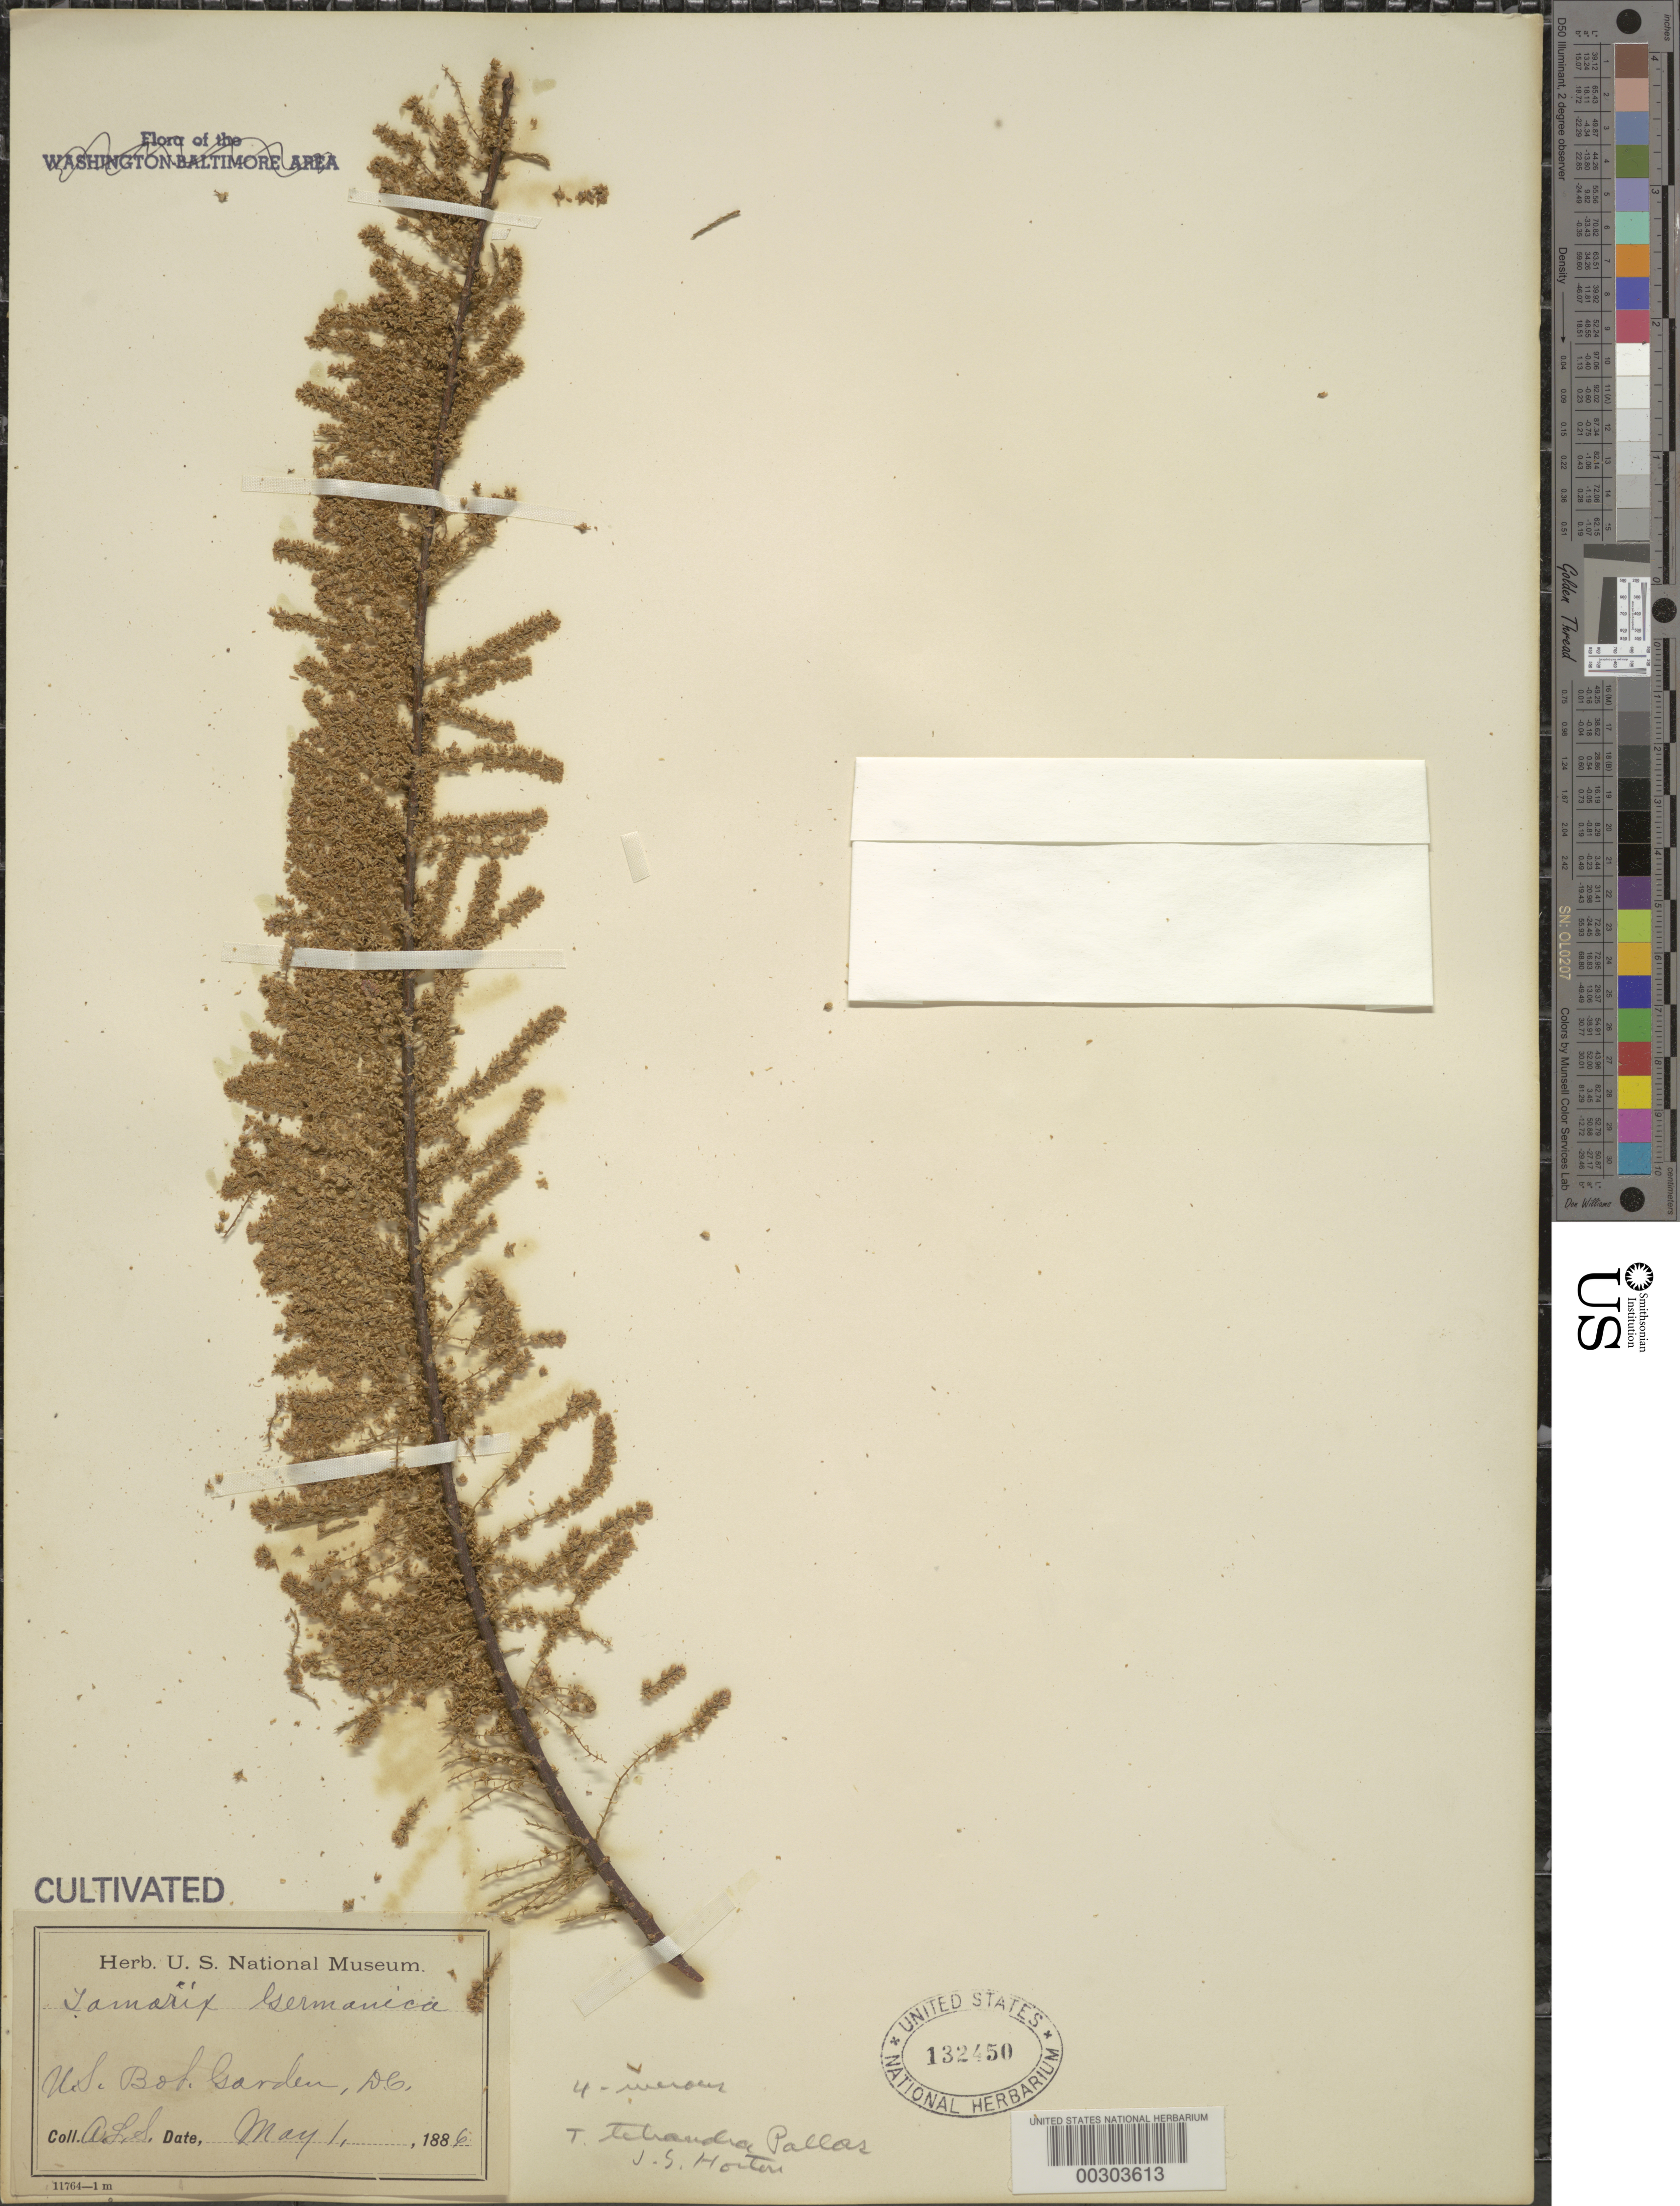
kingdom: Plantae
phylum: Tracheophyta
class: Magnoliopsida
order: Caryophyllales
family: Tamaricaceae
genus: Tamarix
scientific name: Tamarix tetrandra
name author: Pall. ex M. Bieb.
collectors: A. L. Schott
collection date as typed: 01 May 1886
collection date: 1886-05-01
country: United States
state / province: District of Columbia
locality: Botanical Gardens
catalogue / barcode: US 132450